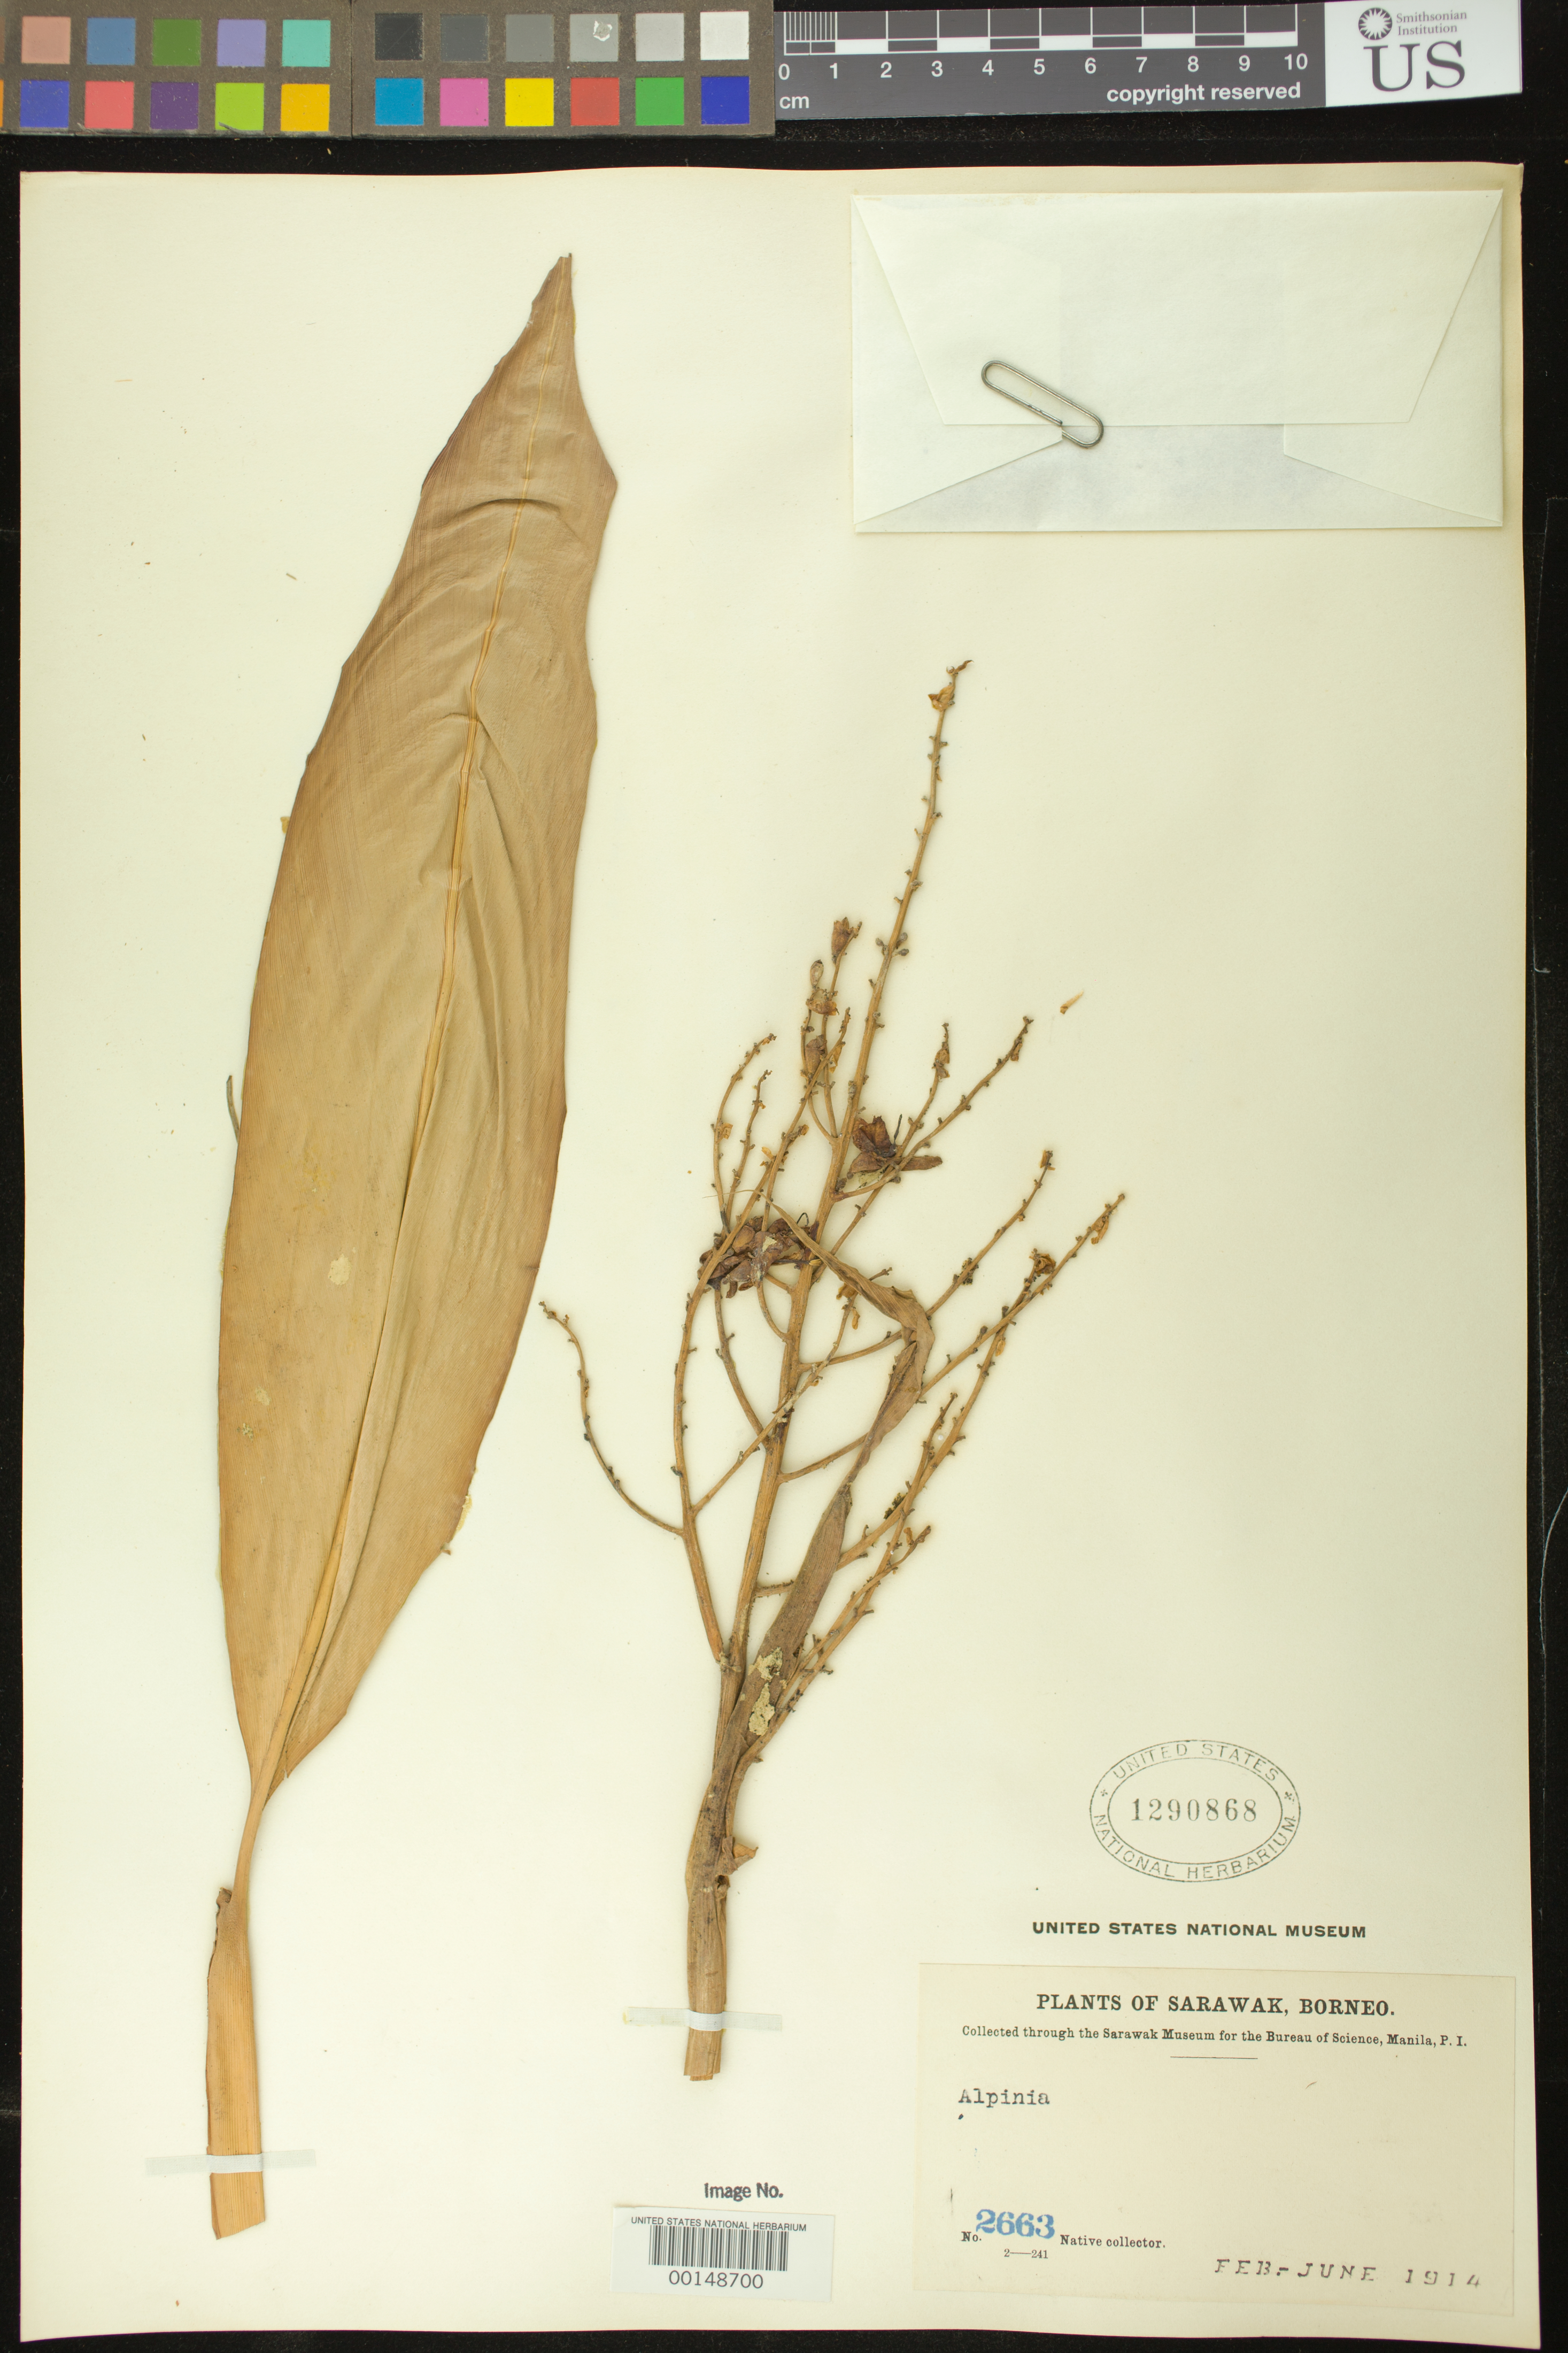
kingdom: Plantae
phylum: Tracheophyta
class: Liliopsida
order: Zingiberales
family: Zingiberaceae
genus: Alpinia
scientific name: Alpinia sp.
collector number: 2663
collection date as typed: Feb 1914 to -- Jun 1914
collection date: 1914-02/1914-06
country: Malaysia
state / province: Sarawak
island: Borneo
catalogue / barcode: US 1290868